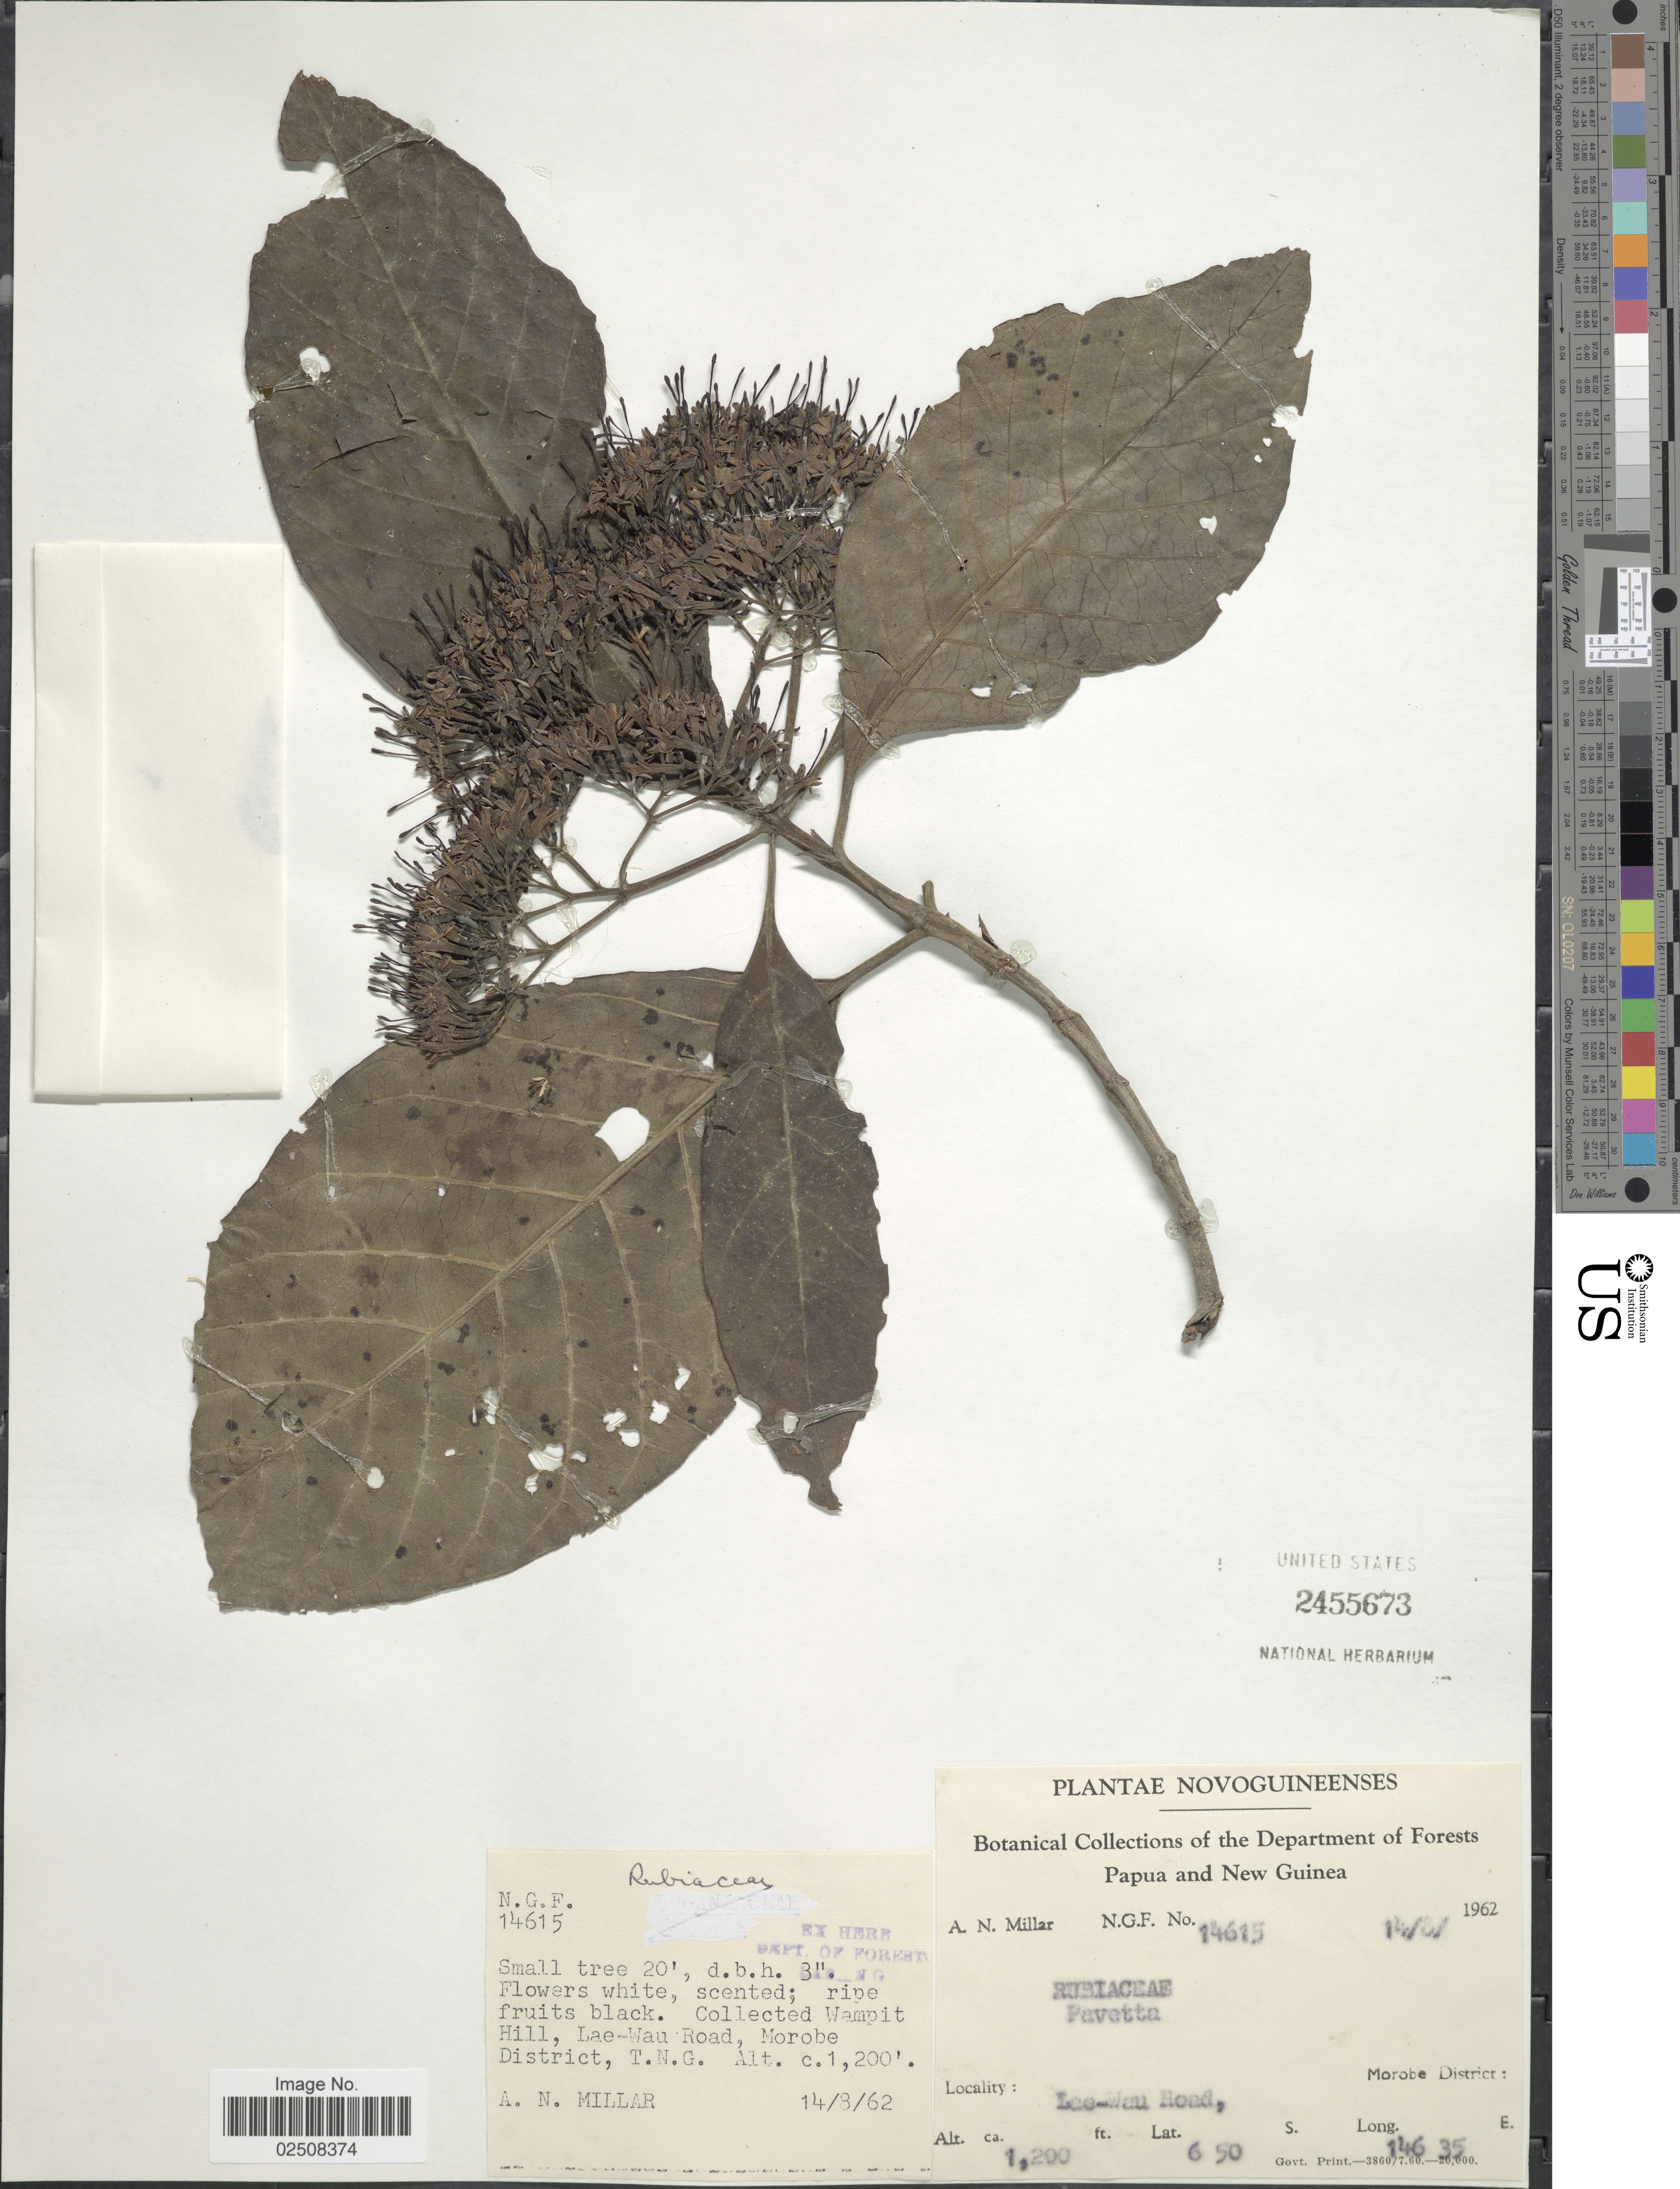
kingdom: Plantae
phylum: Tracheophyta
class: Magnoliopsida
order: Gentianales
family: Rubiaceae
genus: Pavetta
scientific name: Pavetta sp.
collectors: A. Millar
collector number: N.G.F. 14615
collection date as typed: Transcribed d/m/y: 14/8/62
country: Papua New Guinea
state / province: Morobe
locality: Collected Wampit Hill, Lae-Wau Road, Morobe District, T.N.G.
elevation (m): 366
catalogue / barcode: US 2455673